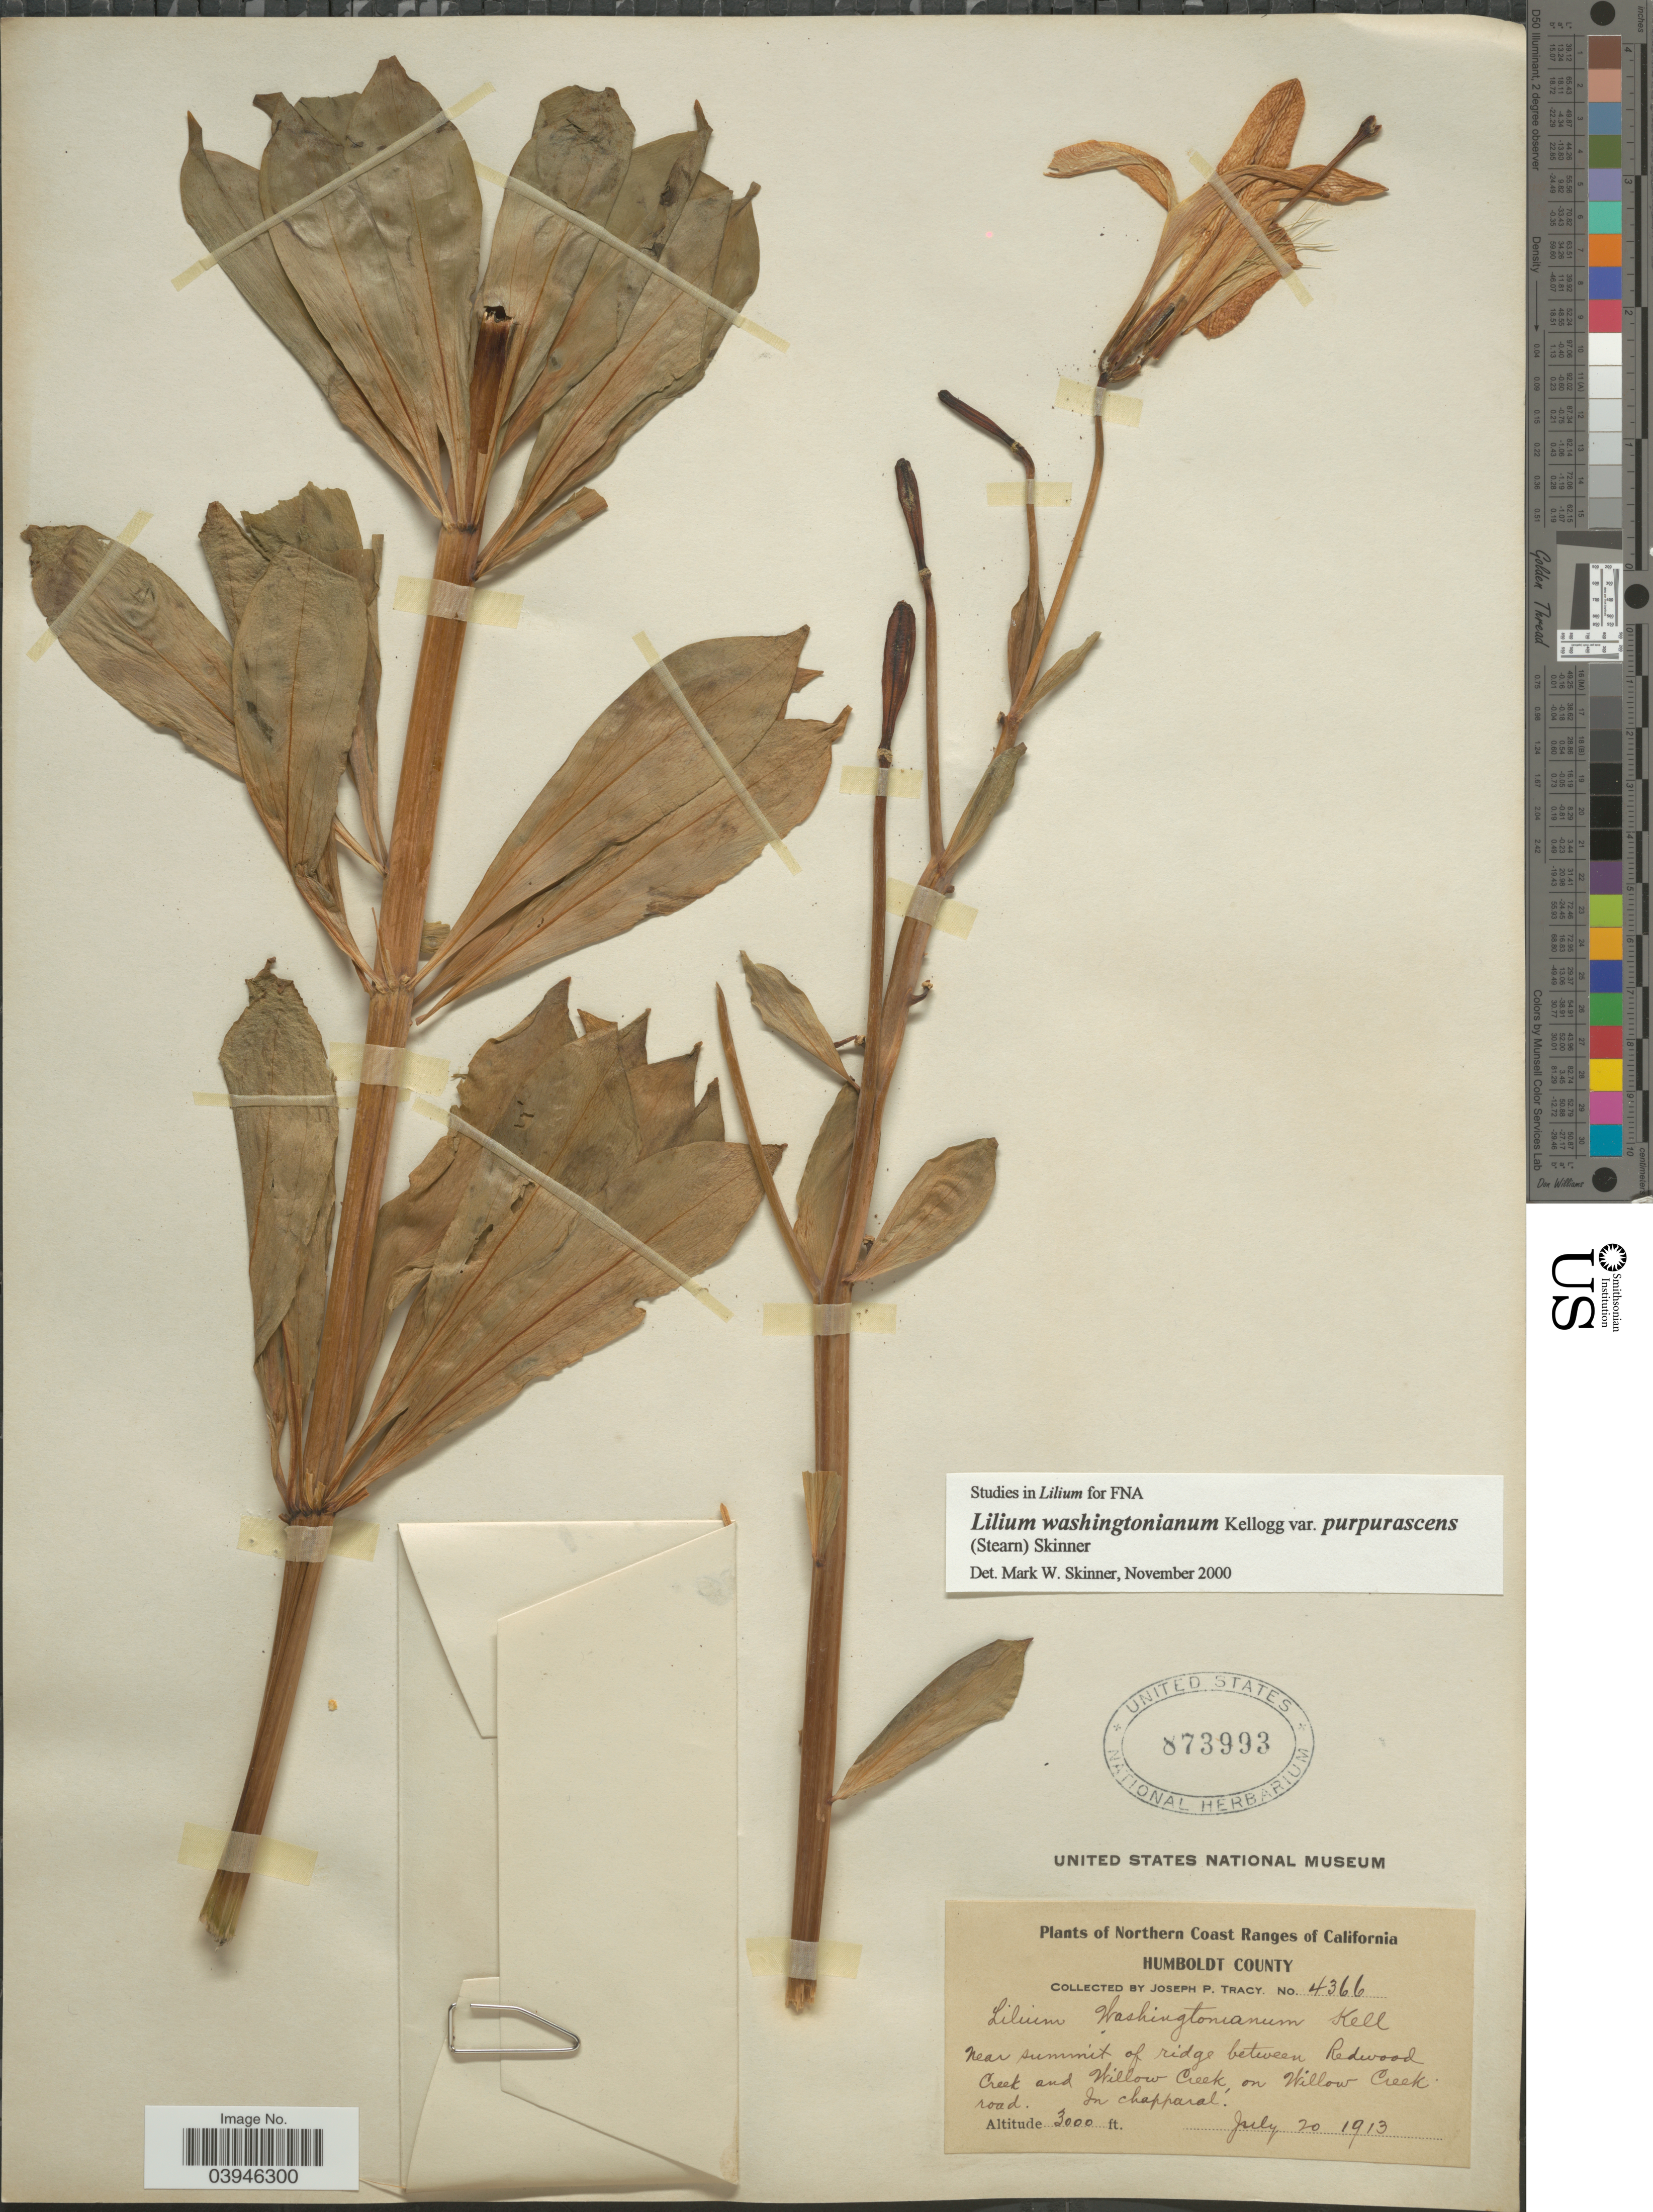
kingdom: Plantae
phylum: Tracheophyta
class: Liliopsida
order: Liliales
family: Liliaceae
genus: Lilium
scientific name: Lilium washingtonianum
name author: Kellogg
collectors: J. Tracy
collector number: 4366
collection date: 1913-07-20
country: United States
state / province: California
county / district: Humboldt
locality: Northern Coast Ranges of California. Humboldt County. Near summit of ridge between Redwood Creek and Willow Creek, on Willow Creek road. In chapparal.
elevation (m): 914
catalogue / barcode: US 873993